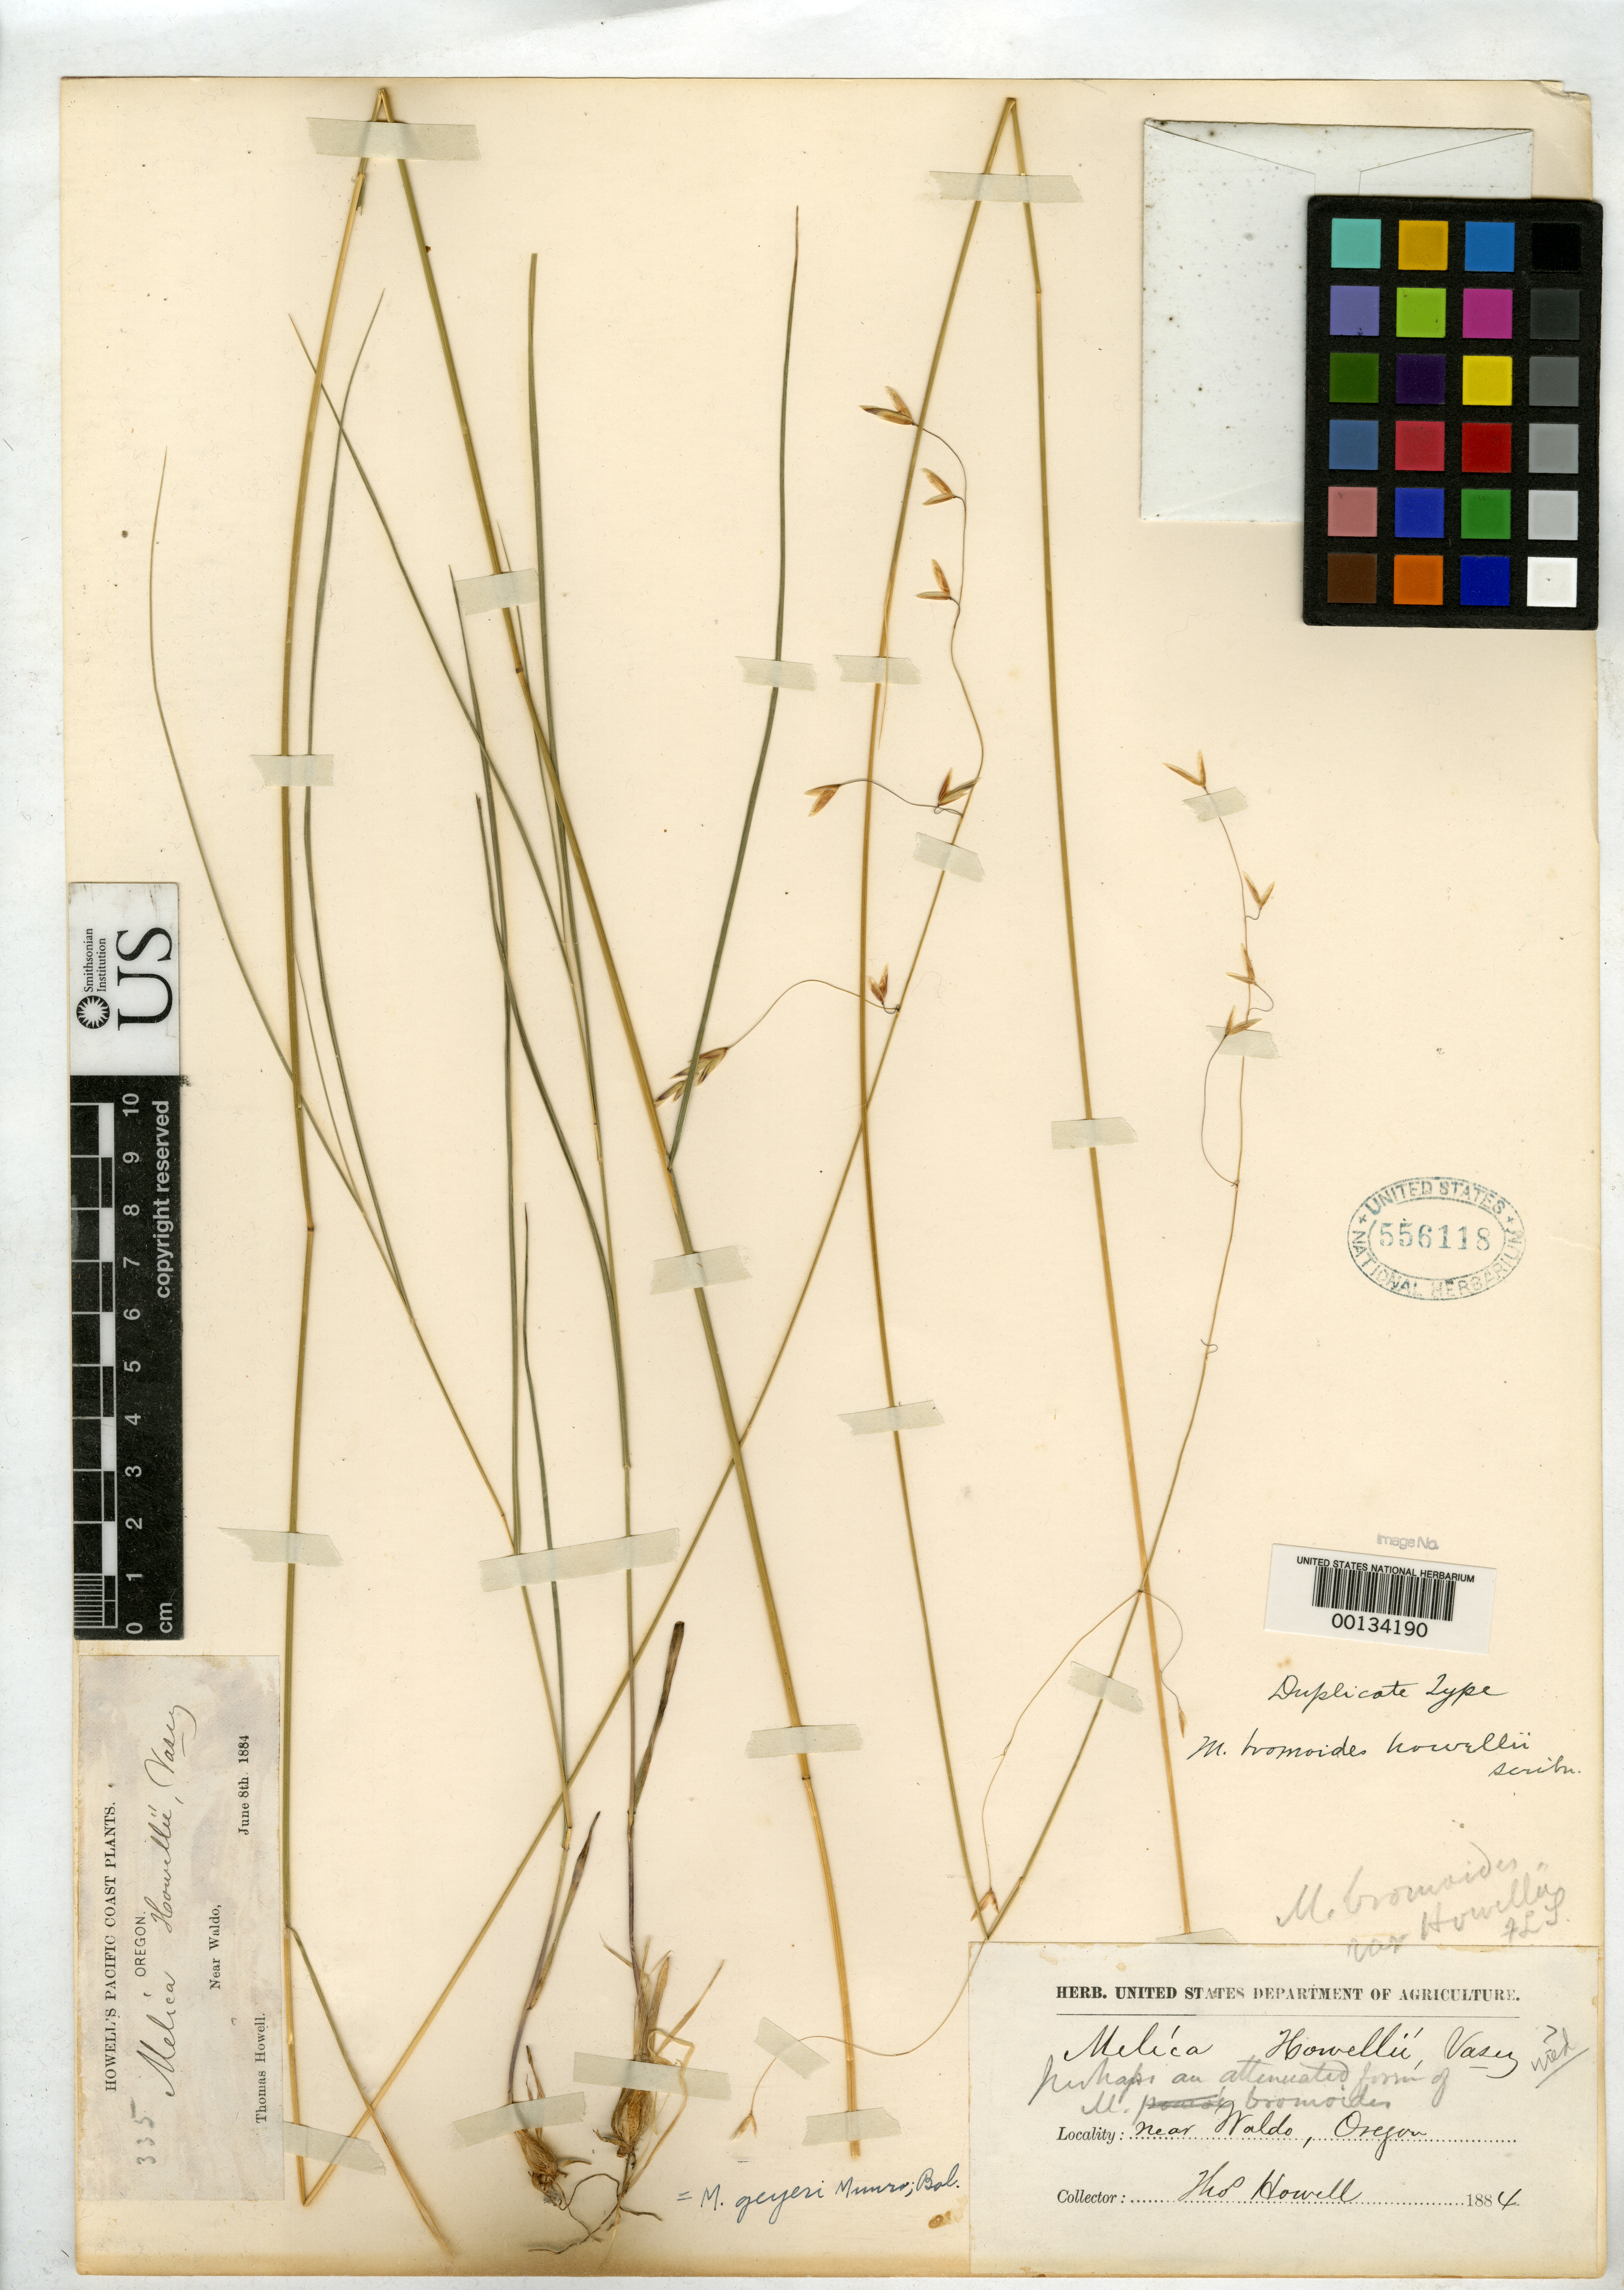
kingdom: Plantae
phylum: Tracheophyta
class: Liliopsida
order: Poales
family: Poaceae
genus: Melica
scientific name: Melica bromoides var. howellii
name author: Scribn.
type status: Isotype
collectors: T. J. Howell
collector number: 335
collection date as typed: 08 Jun 1884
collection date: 1884-06-08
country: United States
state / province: Oregon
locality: Near Waldo.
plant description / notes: Specimen annotated as "Melica Howellii Vasey", name apparently never published.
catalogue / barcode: US 556118